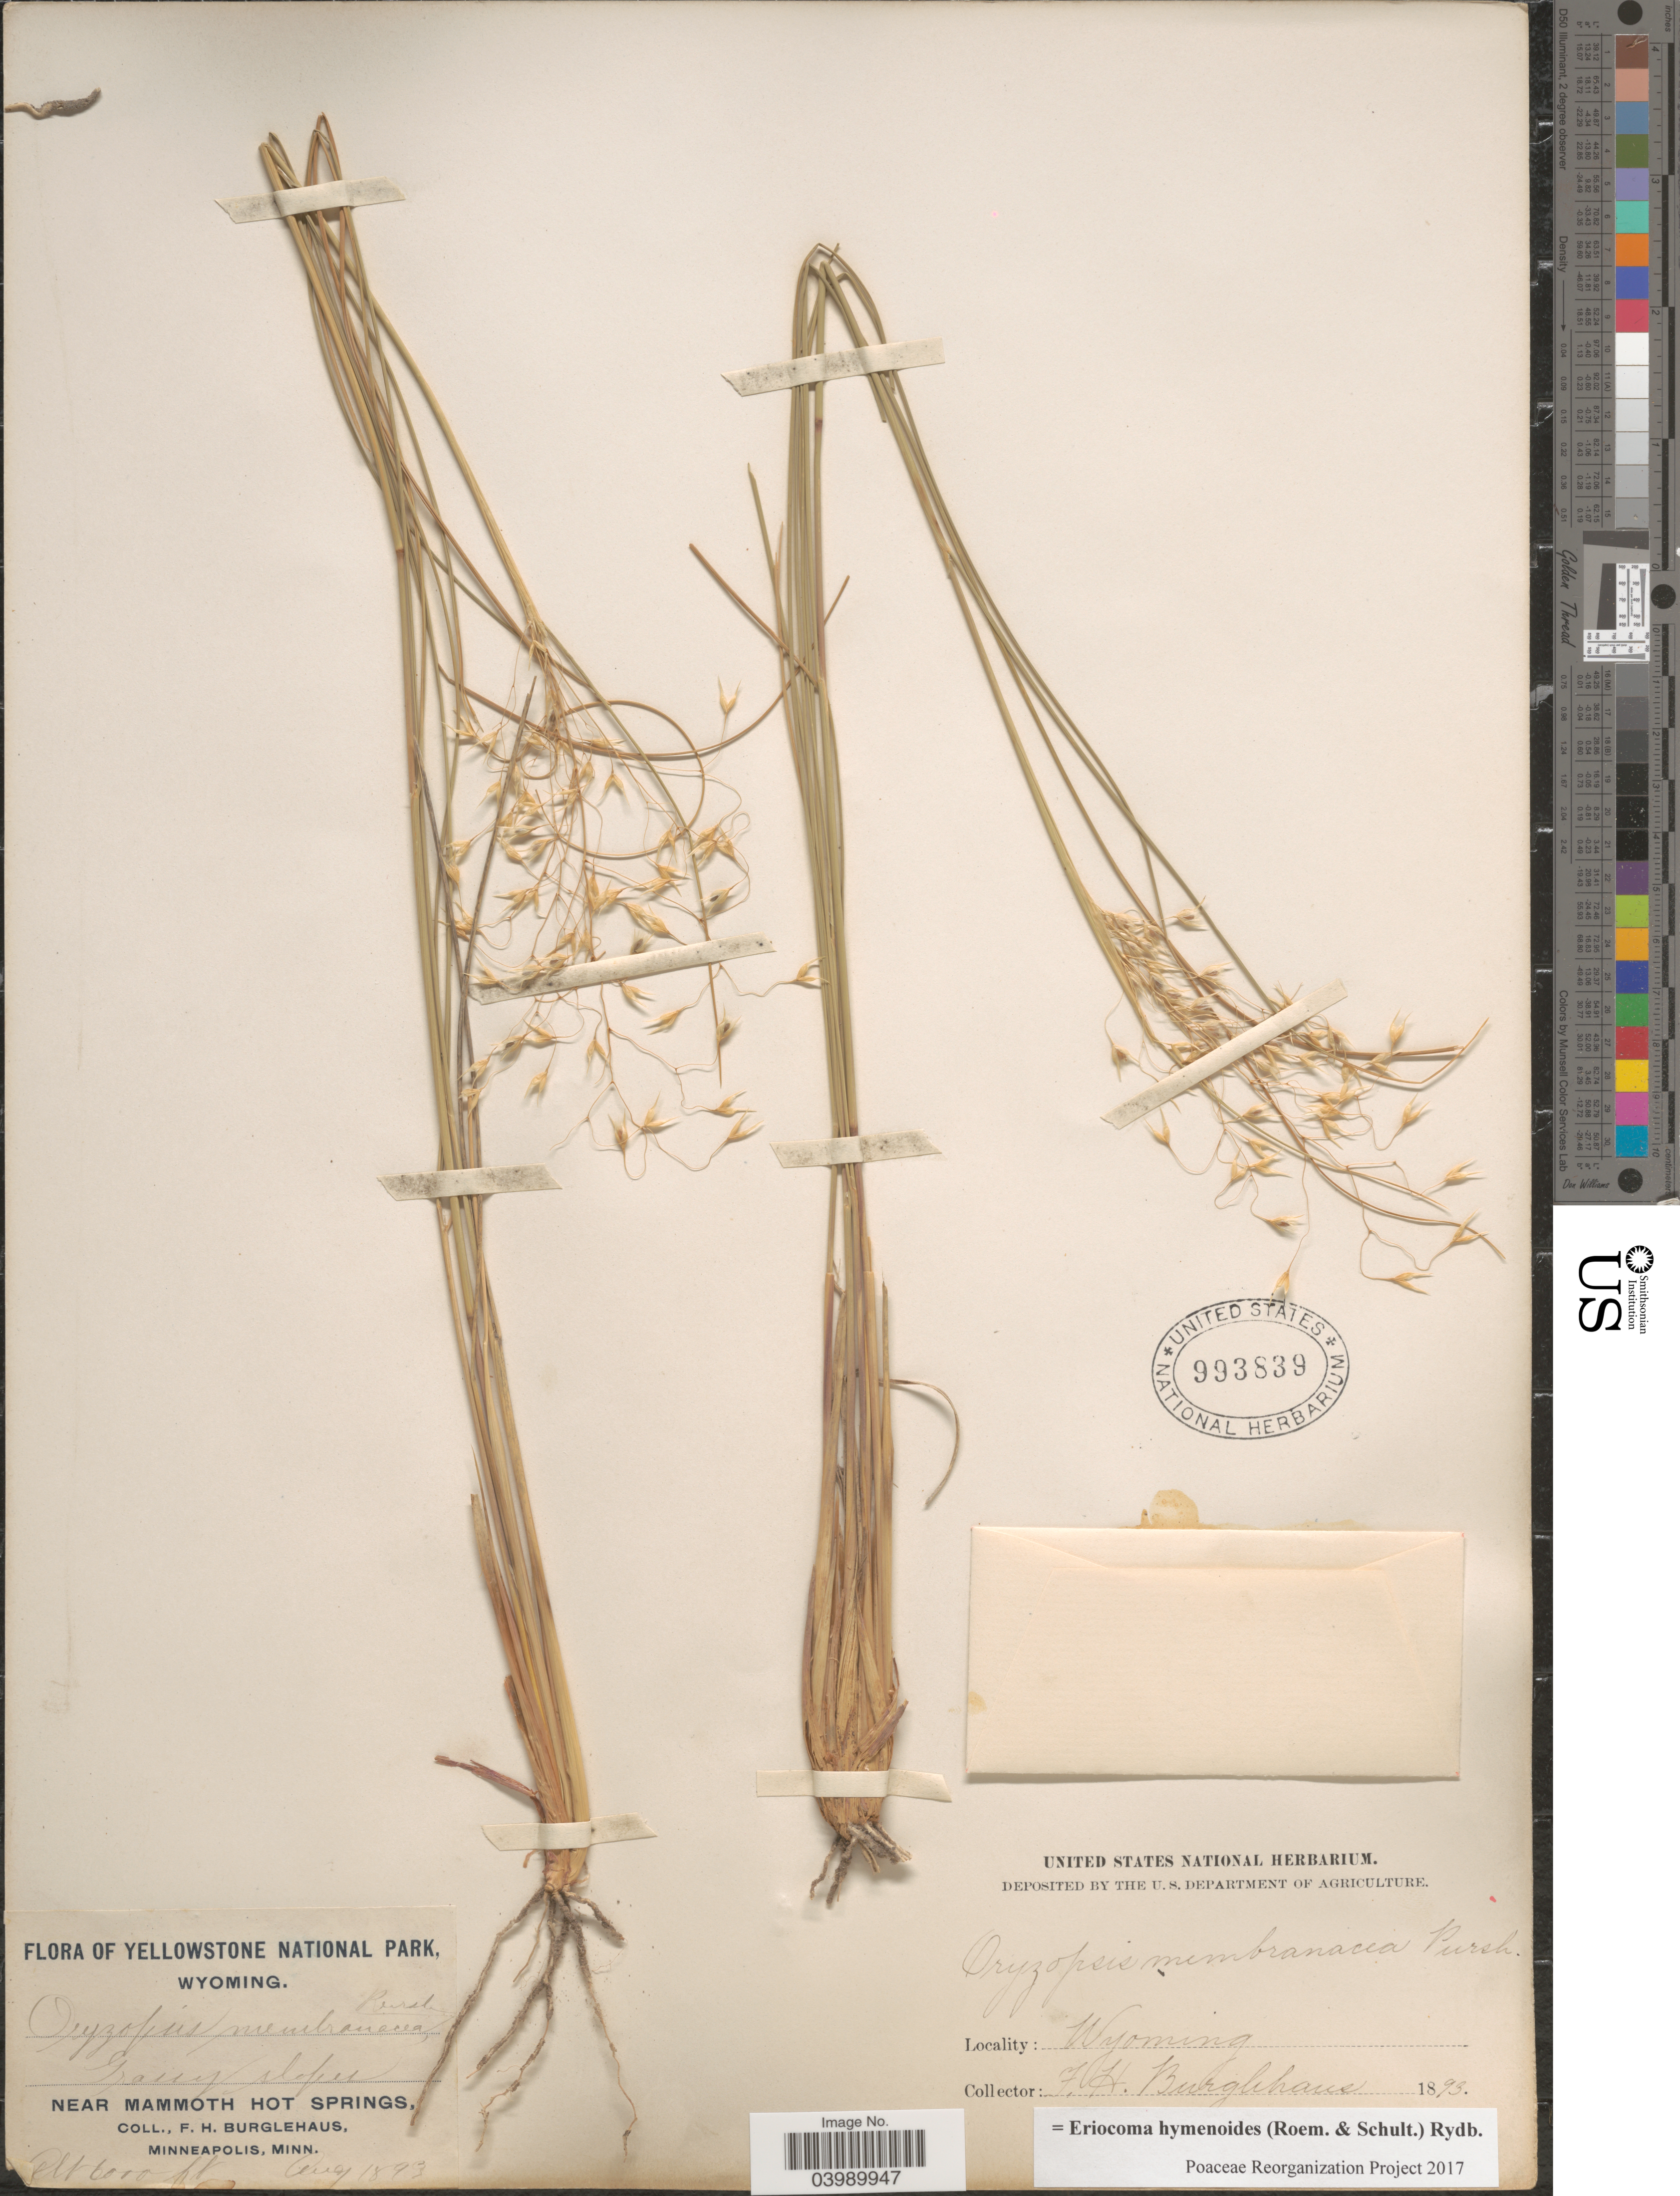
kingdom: Plantae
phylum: Tracheophyta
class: Liliopsida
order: Poales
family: Poaceae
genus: Eriocoma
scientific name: Eriocoma hymenoides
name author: (Roem. & Schult.) Rydb.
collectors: F. Burglehaus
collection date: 1893-08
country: United States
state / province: Wyoming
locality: Yellowstone National Park. Near Mammoth Hot Springs.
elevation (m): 1829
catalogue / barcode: US 993839